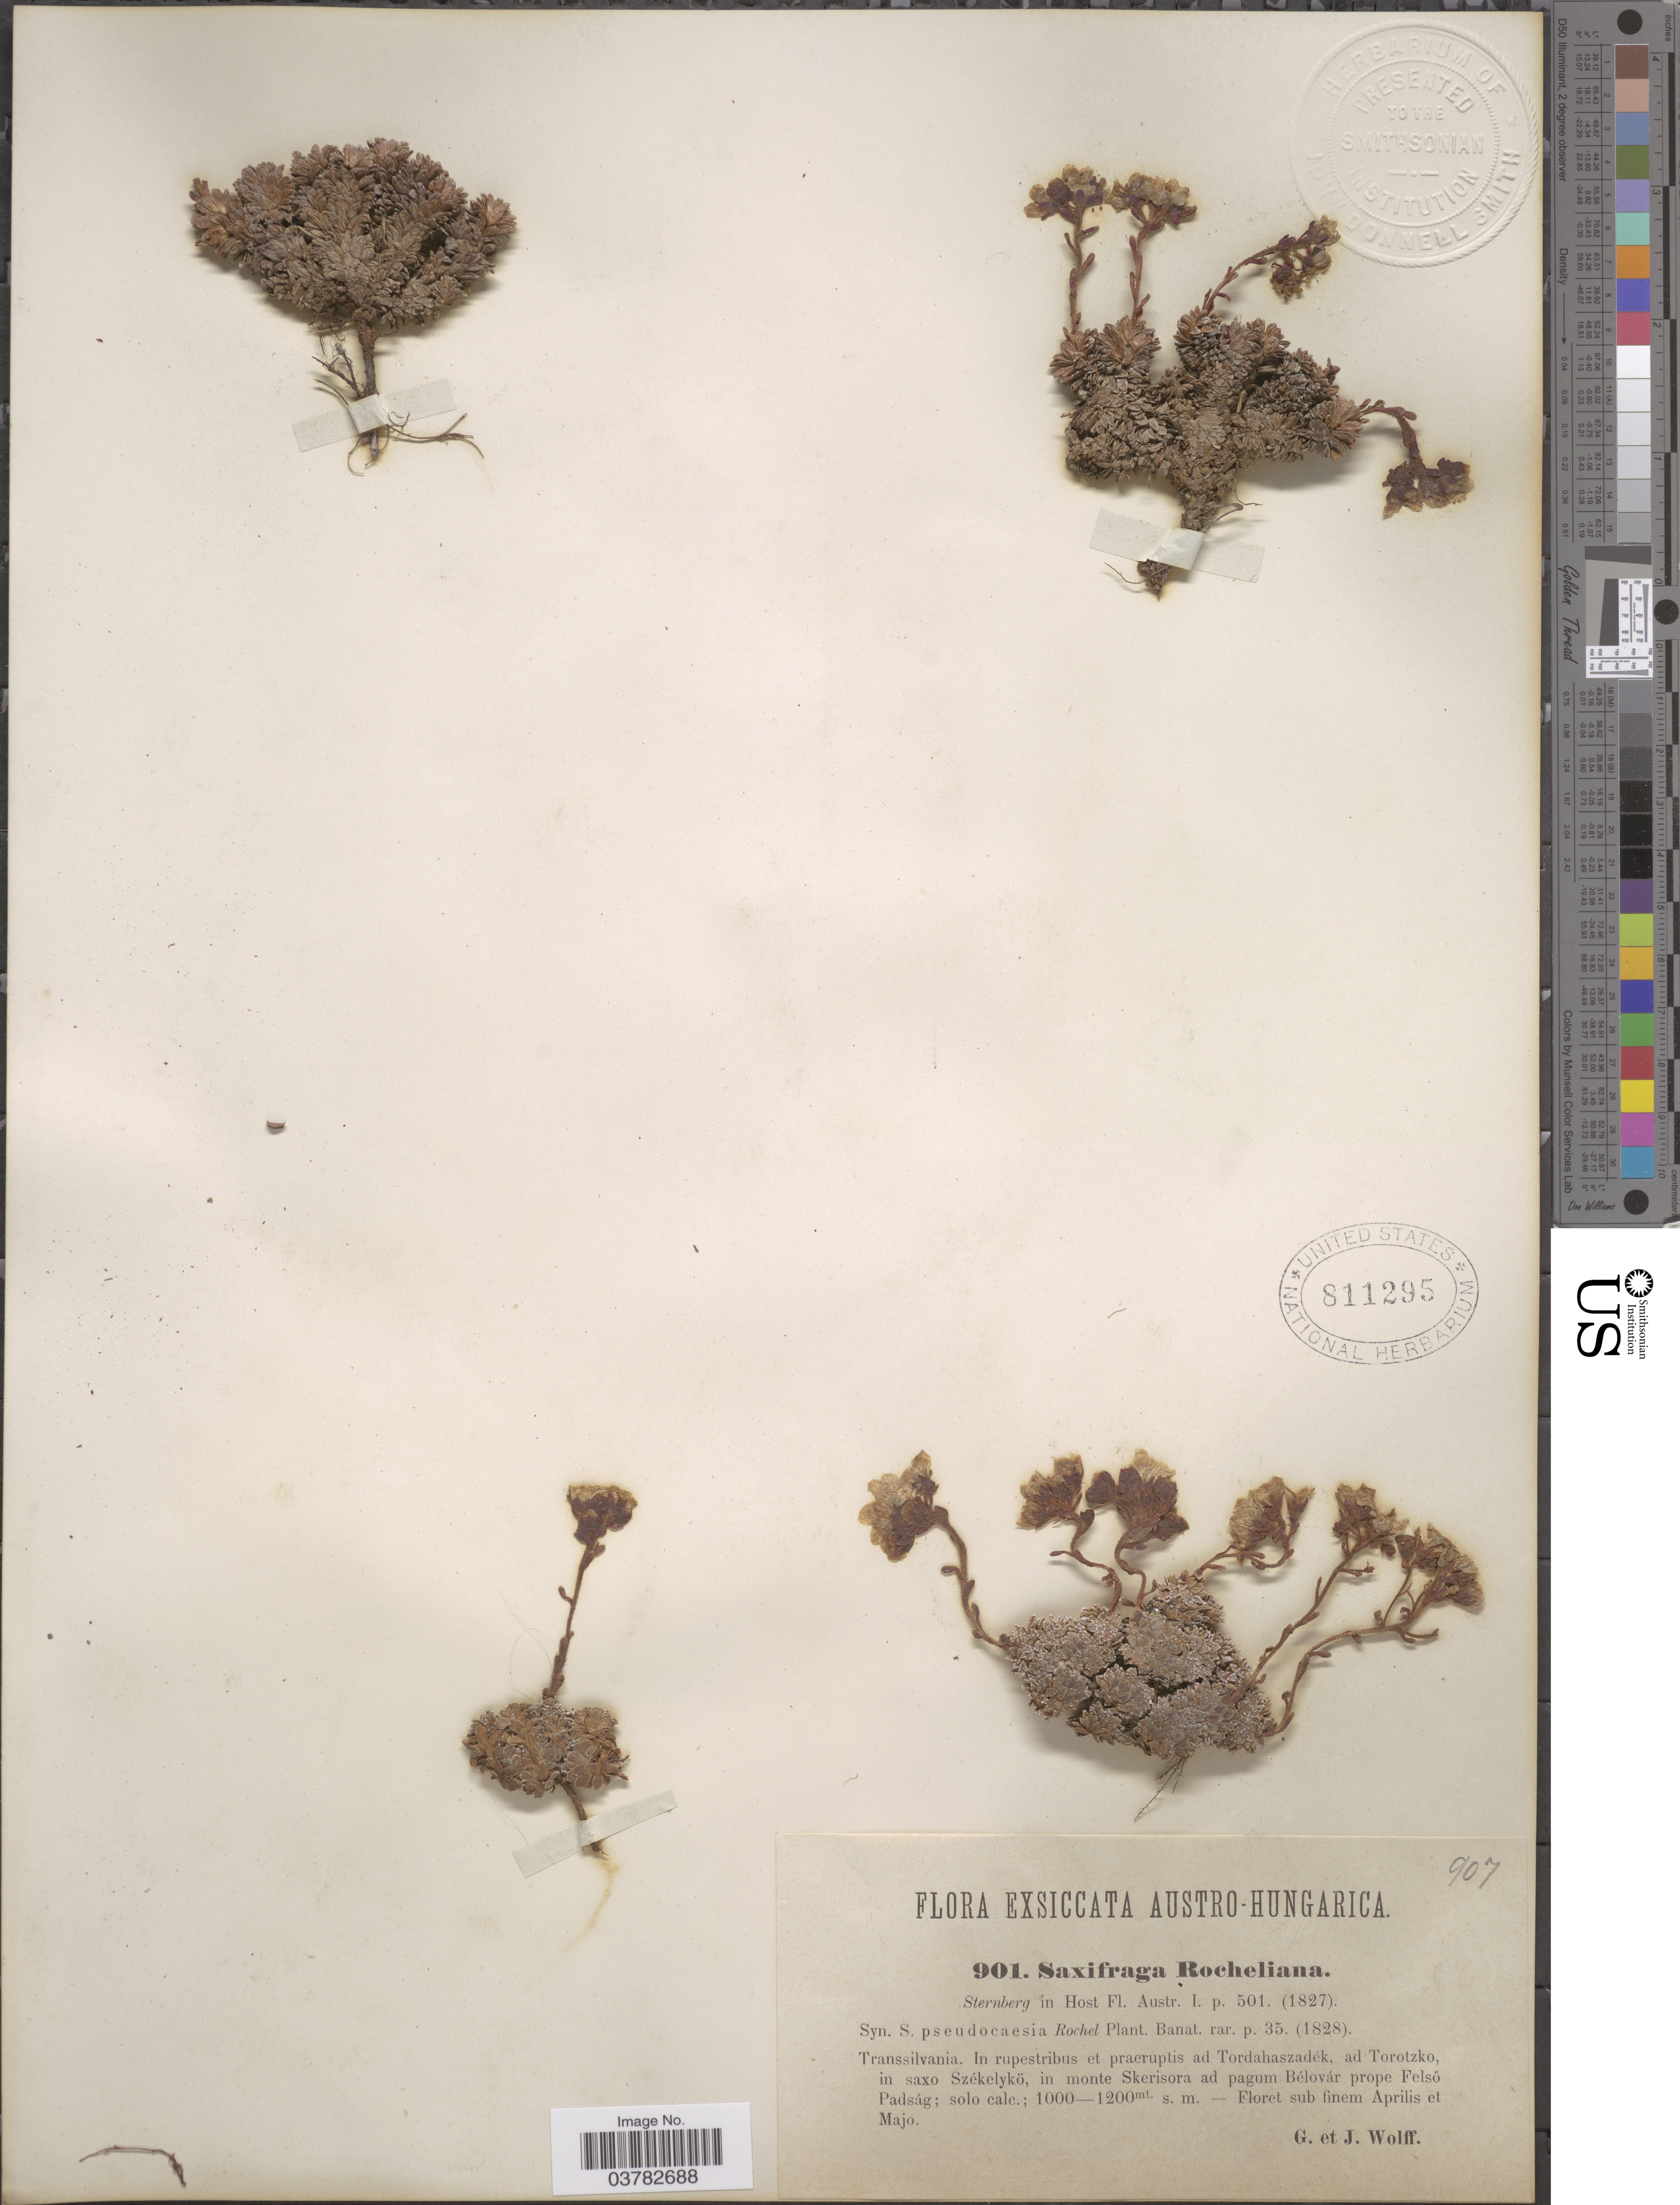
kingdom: Plantae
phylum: Tracheophyta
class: Magnoliopsida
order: Saxifragales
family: Saxifragaceae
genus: Saxifraga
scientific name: Saxifraga rocheliana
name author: Sternb.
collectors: G. Wolff & J. Wolff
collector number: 901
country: Hungary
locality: Austro-Hungarica. Transsilvania. In rupestribus et praeruptis ad Tordahaszadék, ad Torotzko, in saxo Székelykö, in monte Skerisora ad pagum Bélovár prope Felsö Padság.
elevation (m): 1000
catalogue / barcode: US 811295